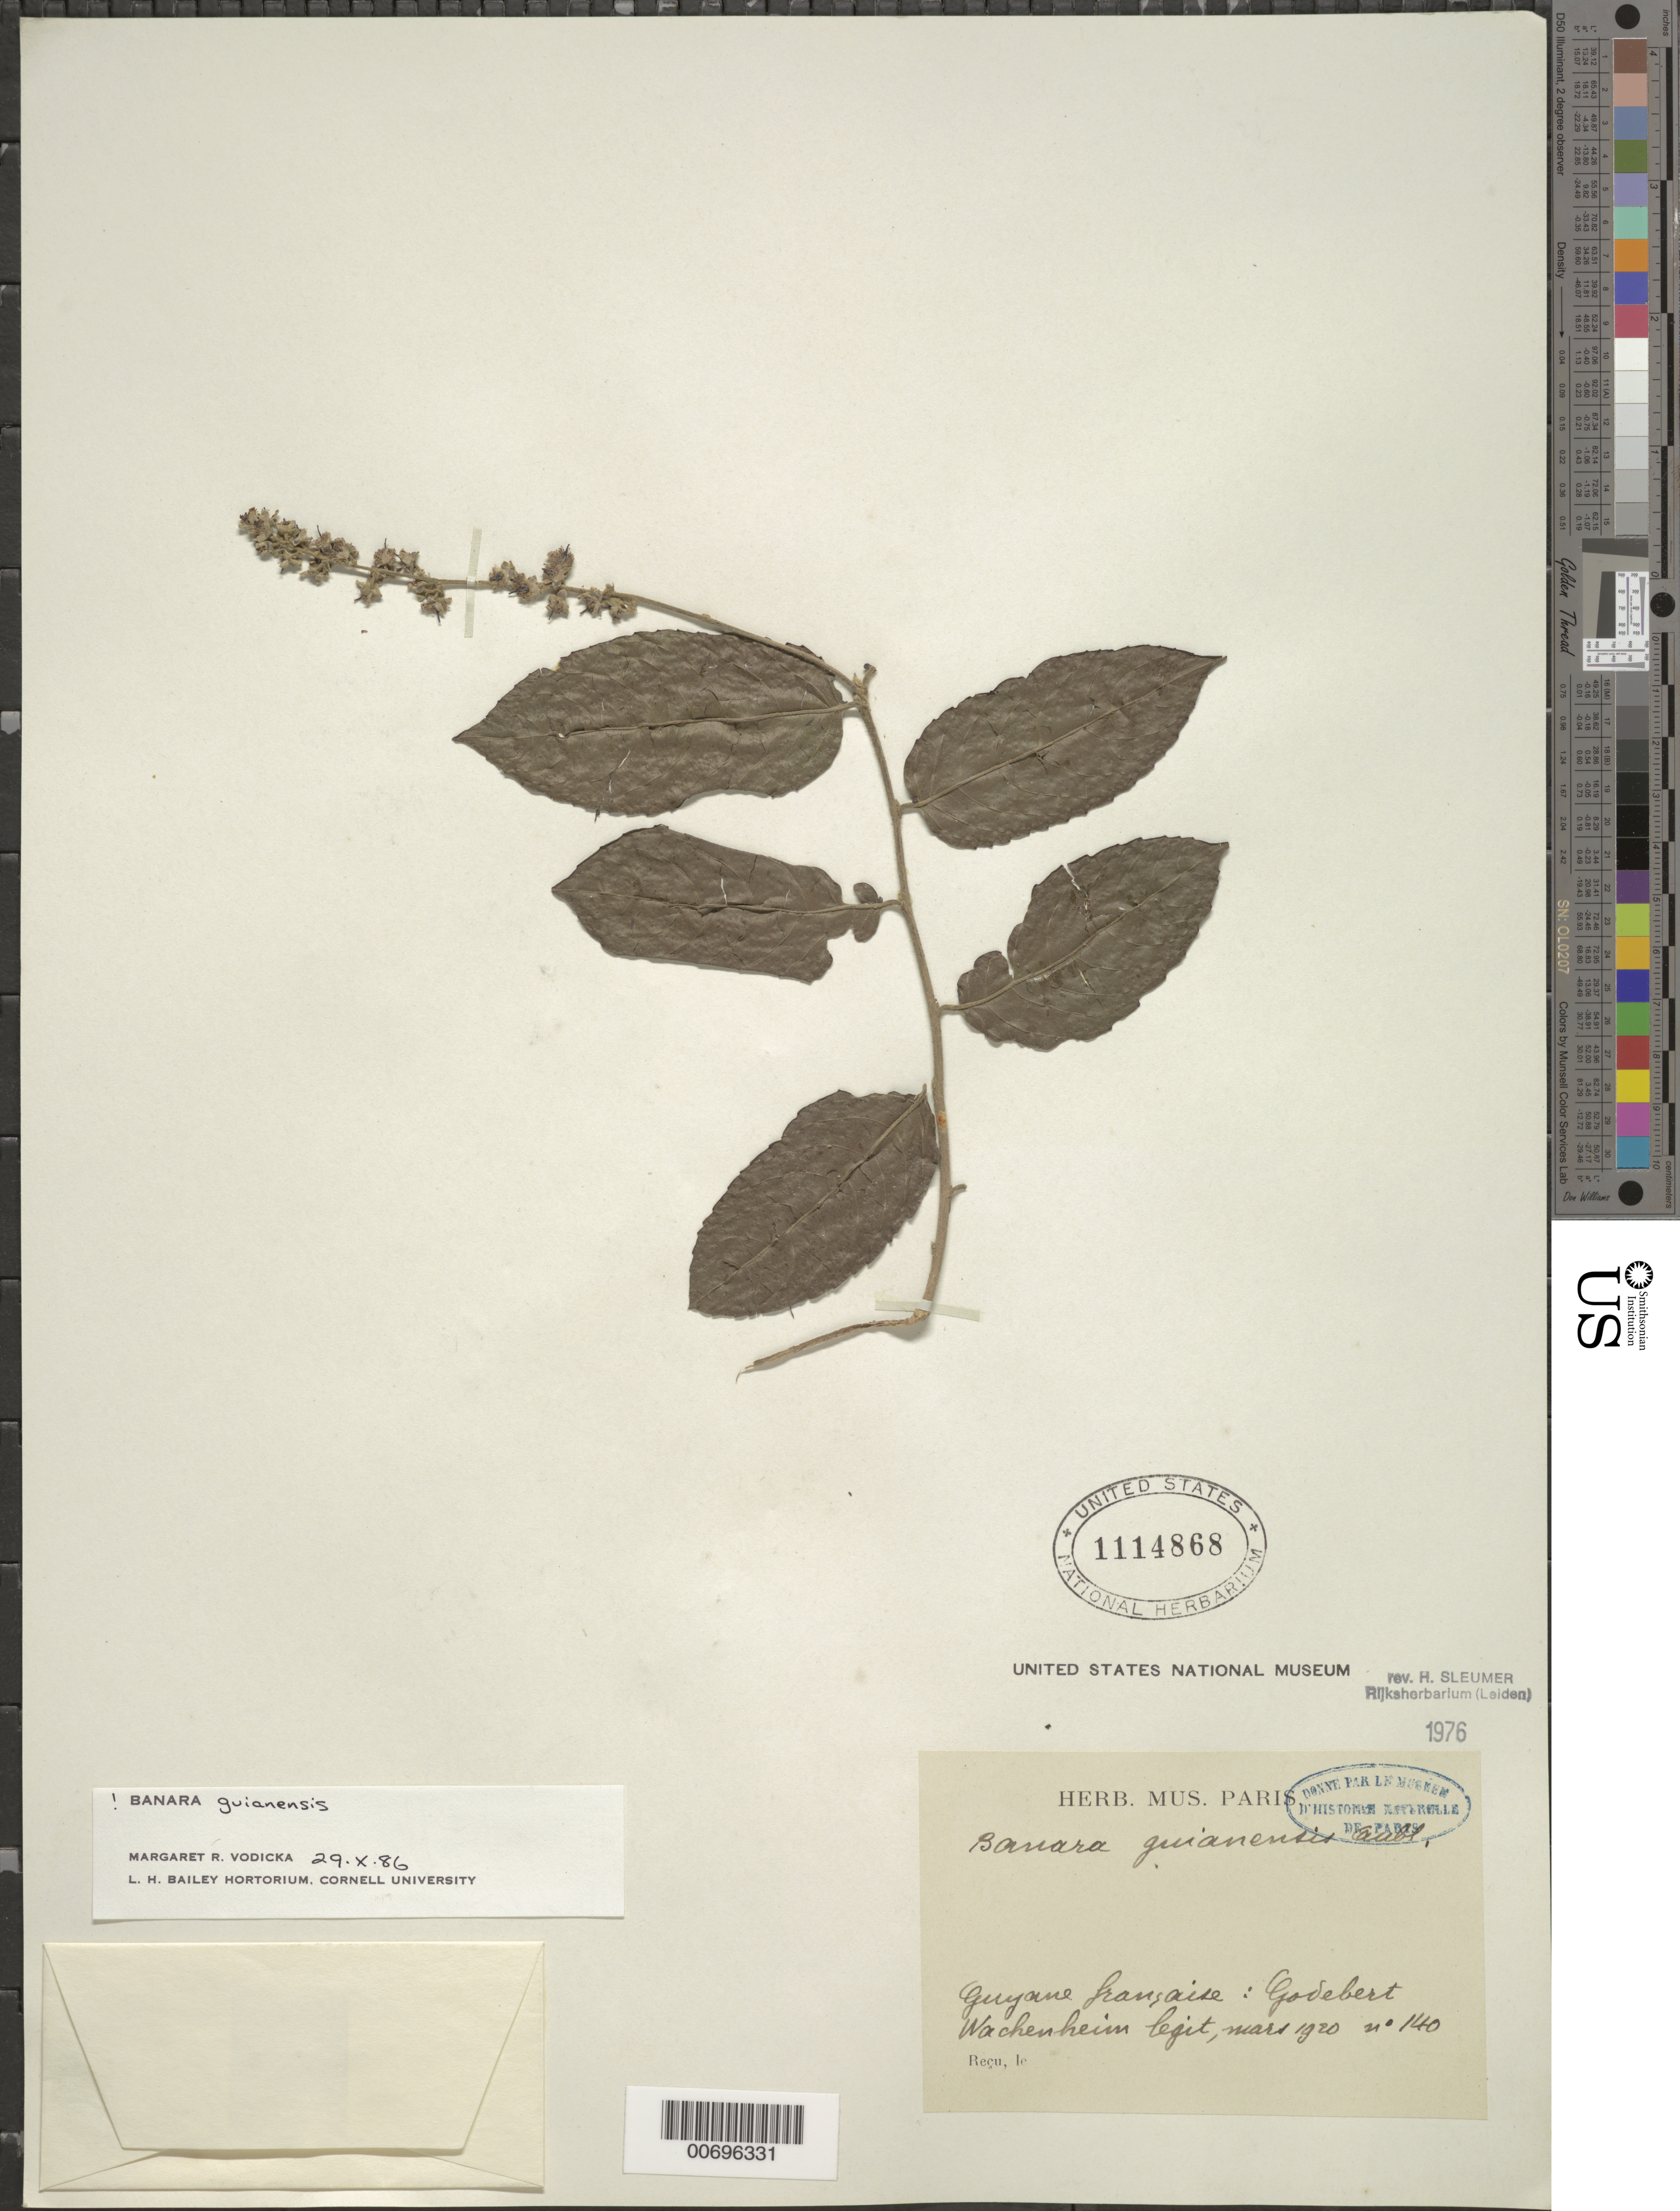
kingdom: Plantae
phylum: Tracheophyta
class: Magnoliopsida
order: Malpighiales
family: Salicaceae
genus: Banara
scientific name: Banara guianensis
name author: Aubl.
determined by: Vodicka, M. R.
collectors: G. Wachenheim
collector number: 140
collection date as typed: Mar-20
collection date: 1920-03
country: French Guiana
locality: Godebert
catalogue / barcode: US 1114868